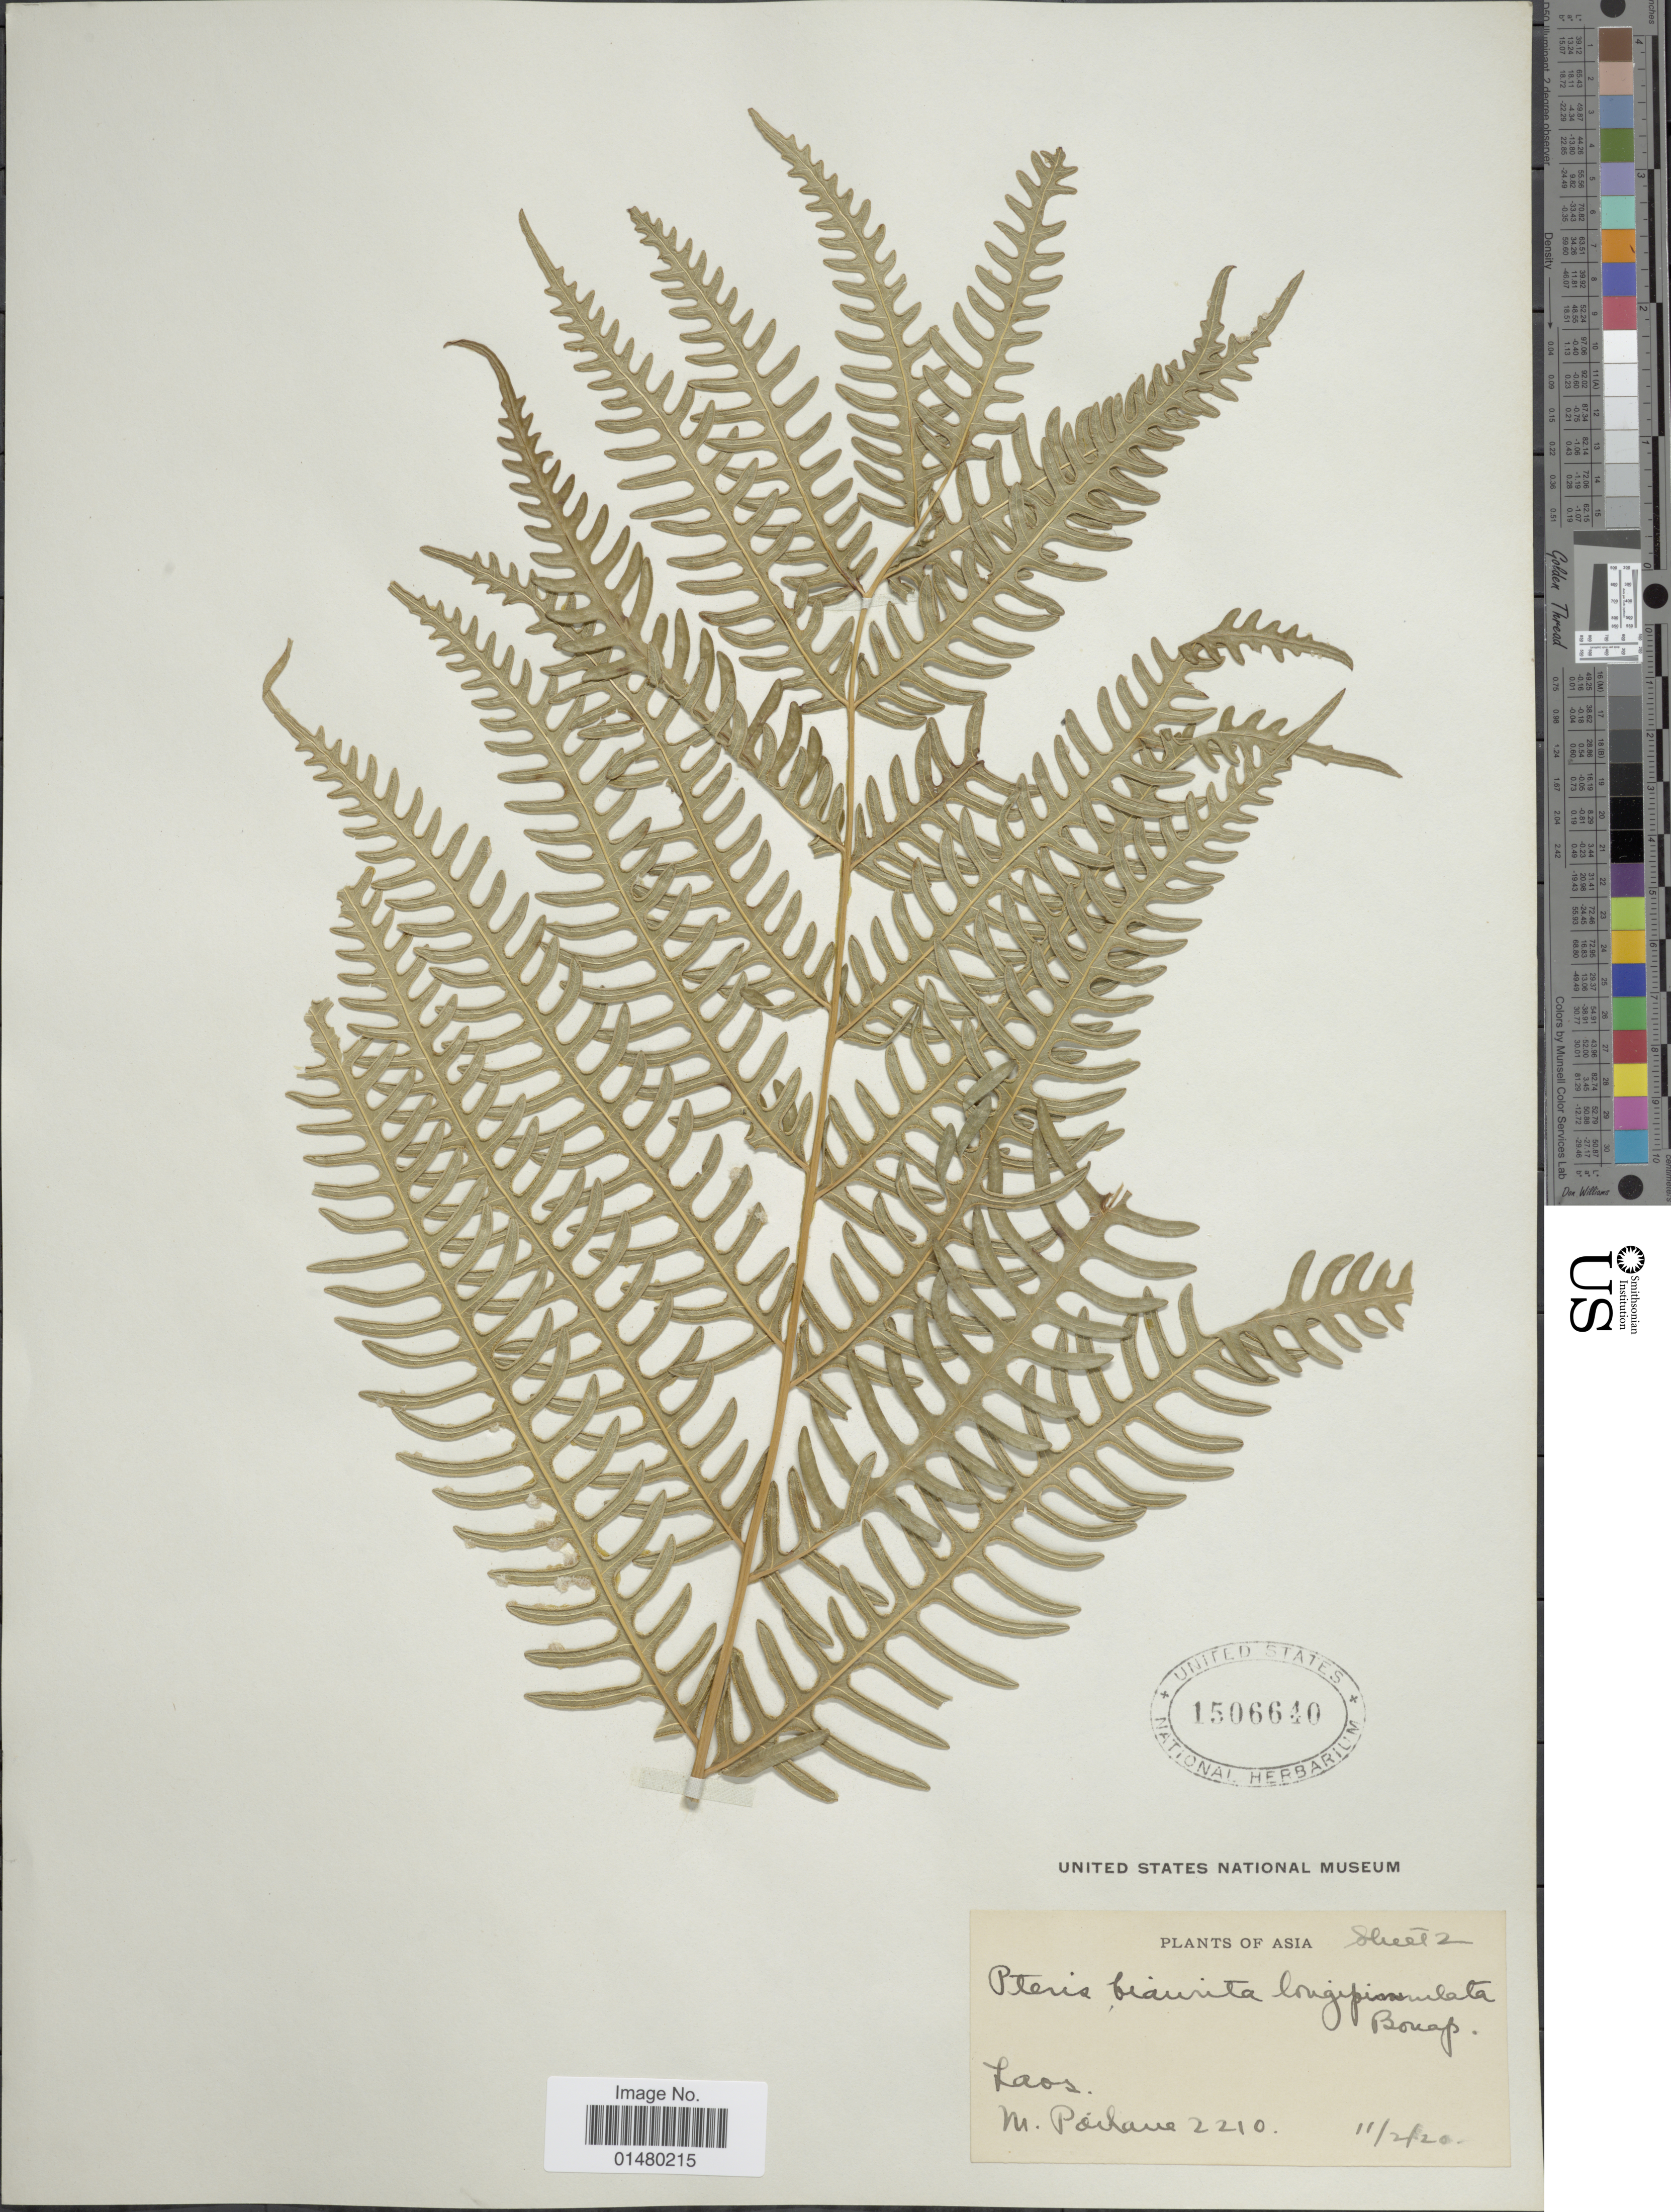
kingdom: Plantae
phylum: Tracheophyta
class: Polypodiopsida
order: Polypodiales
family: Pteridaceae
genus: Pteris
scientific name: Pteris biaurita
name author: L.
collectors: M. Poilane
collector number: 2210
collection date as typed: Transcribed d/m/y: 11/2/20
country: Laos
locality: Asia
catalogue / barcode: US 1506640